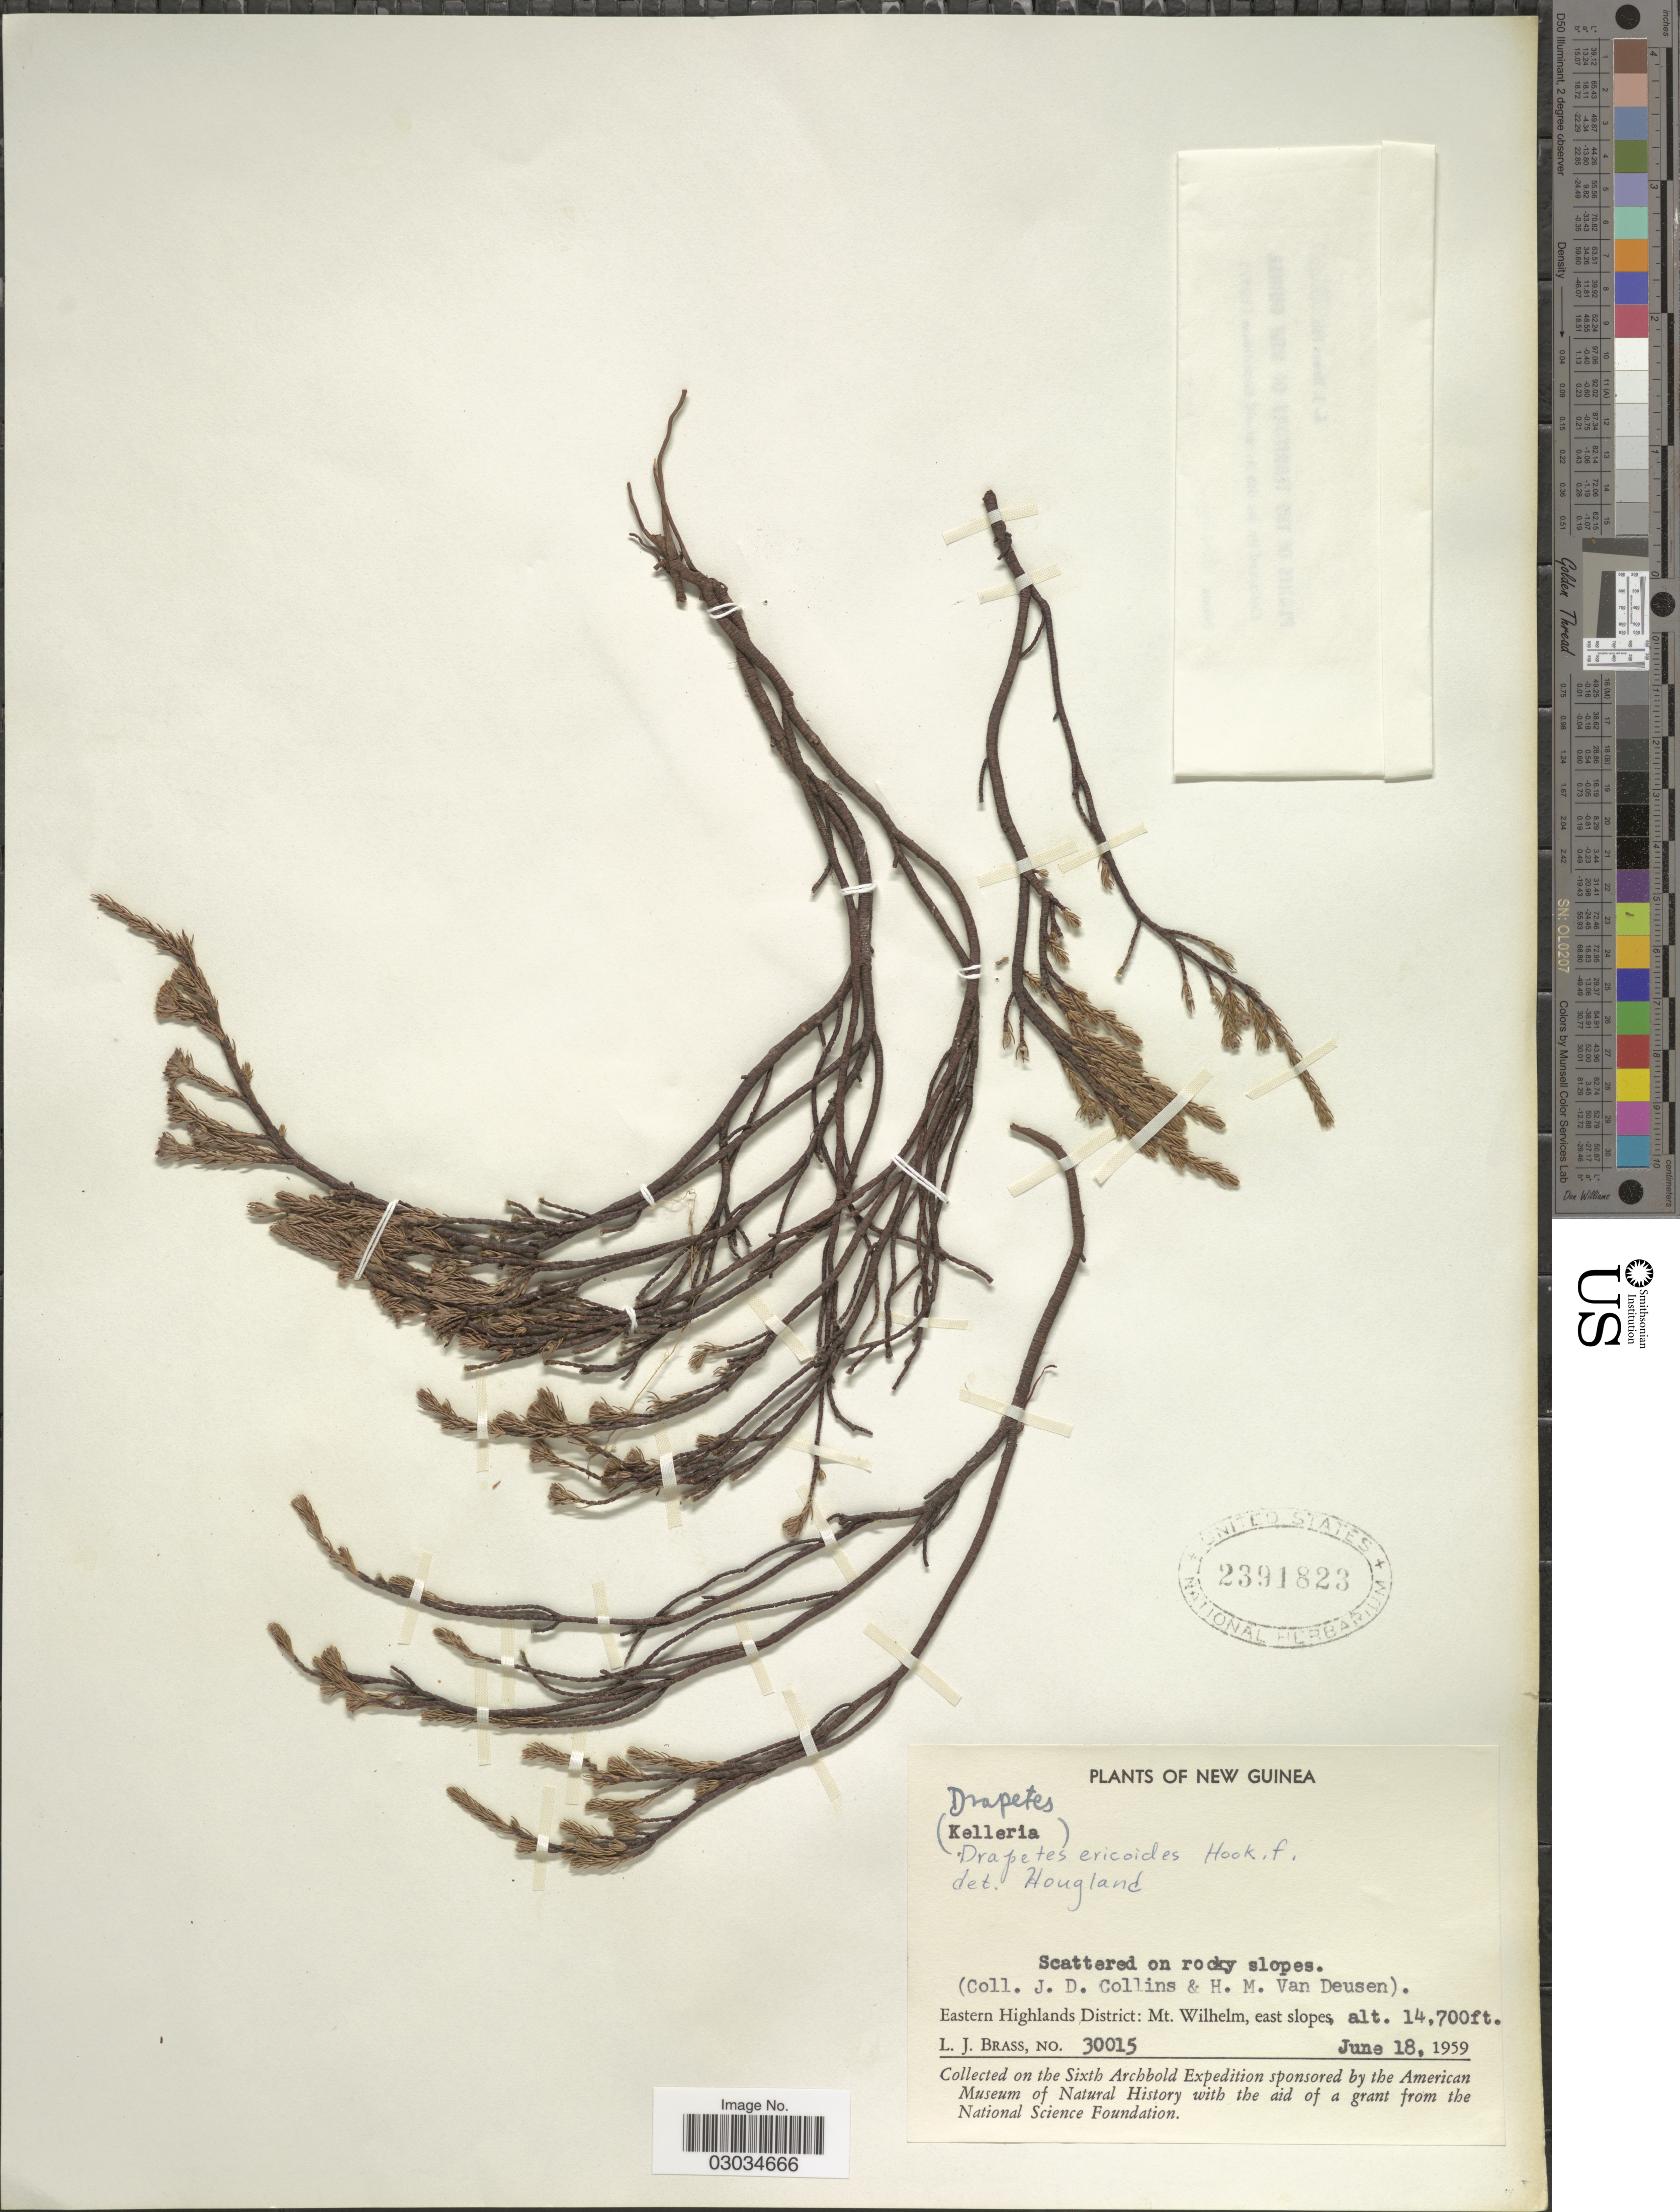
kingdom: Plantae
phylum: Tracheophyta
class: Magnoliopsida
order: Malvales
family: Thymelaeaceae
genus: Kelleria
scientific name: Kelleria ericoides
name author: (Hook. f.) Berggr.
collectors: L. J. Brass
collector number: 30015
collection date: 1959-06-18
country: Papua New Guinea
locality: New Guinea. Eastern Highlands District: Mt. Wilhelm, east slopes.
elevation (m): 4481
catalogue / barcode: US 2391823